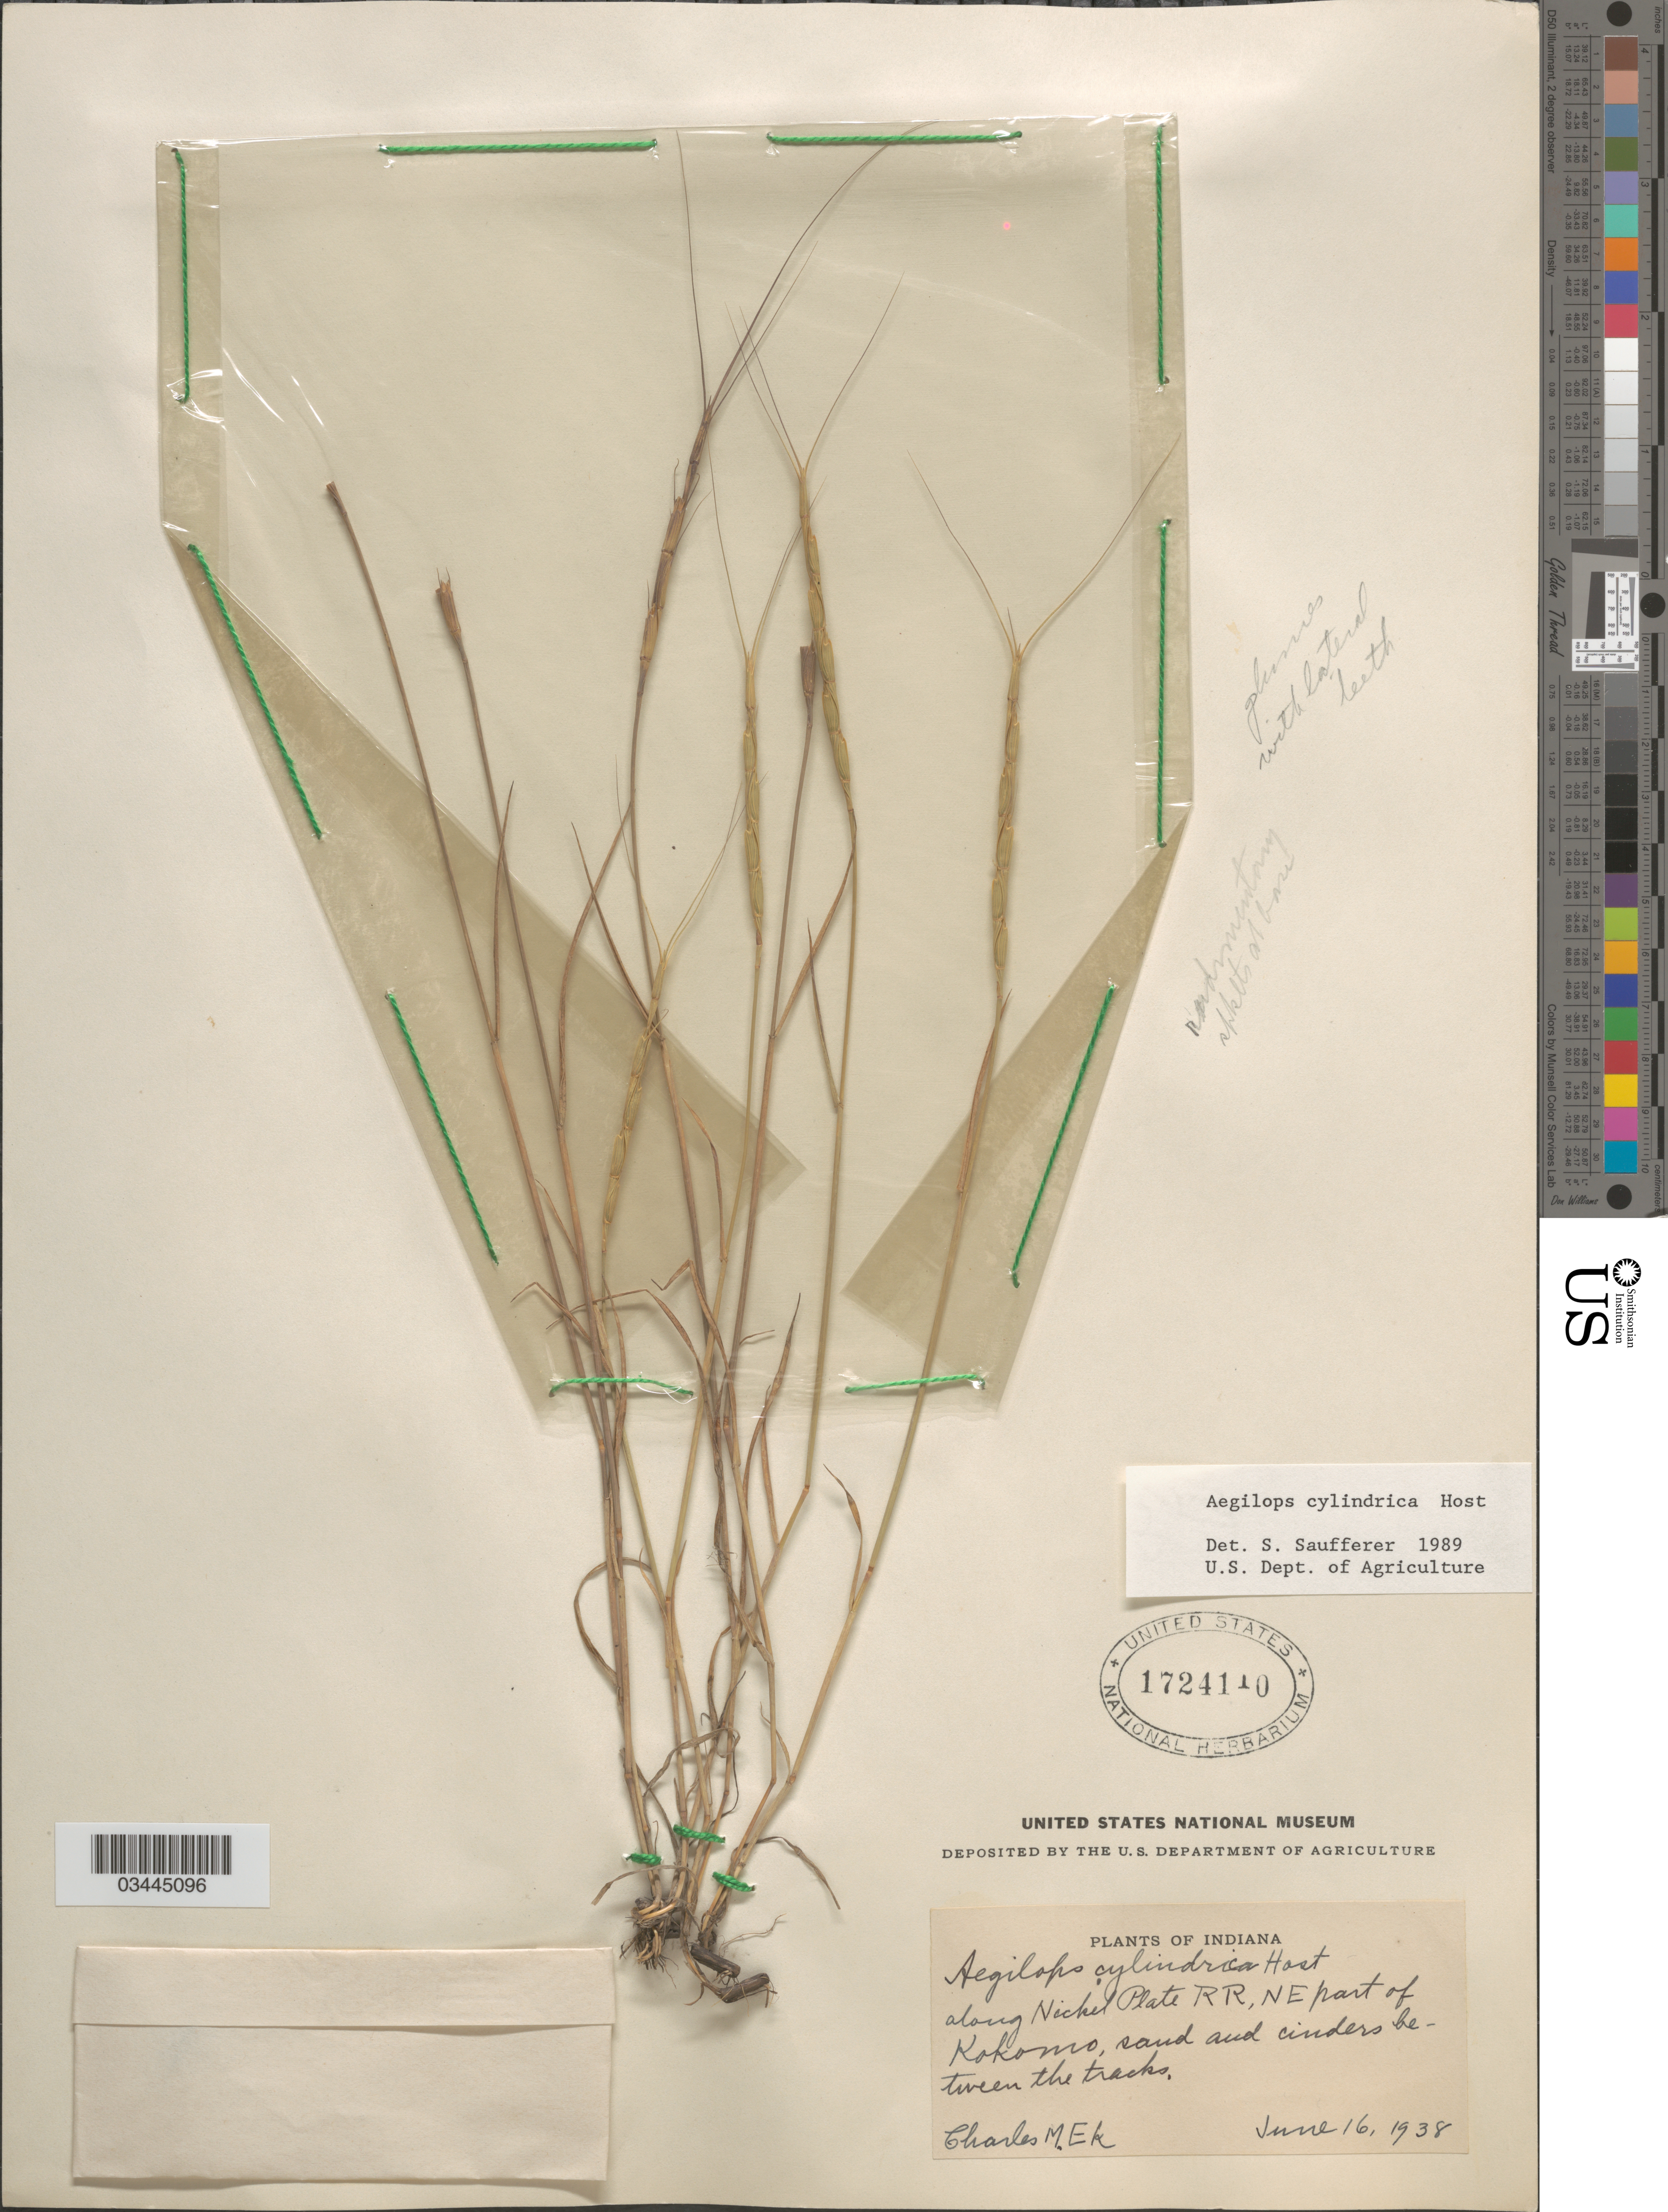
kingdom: Plantae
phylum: Tracheophyta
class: Liliopsida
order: Poales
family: Poaceae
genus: Aegilops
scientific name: Aegilops cylindrica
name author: Host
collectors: C. Ek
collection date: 1938-06-16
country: United States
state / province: Indiana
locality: Along Nickel Plate RR, NE part of Kokomo, sand and cinders between the tracks.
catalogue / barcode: US 1724110